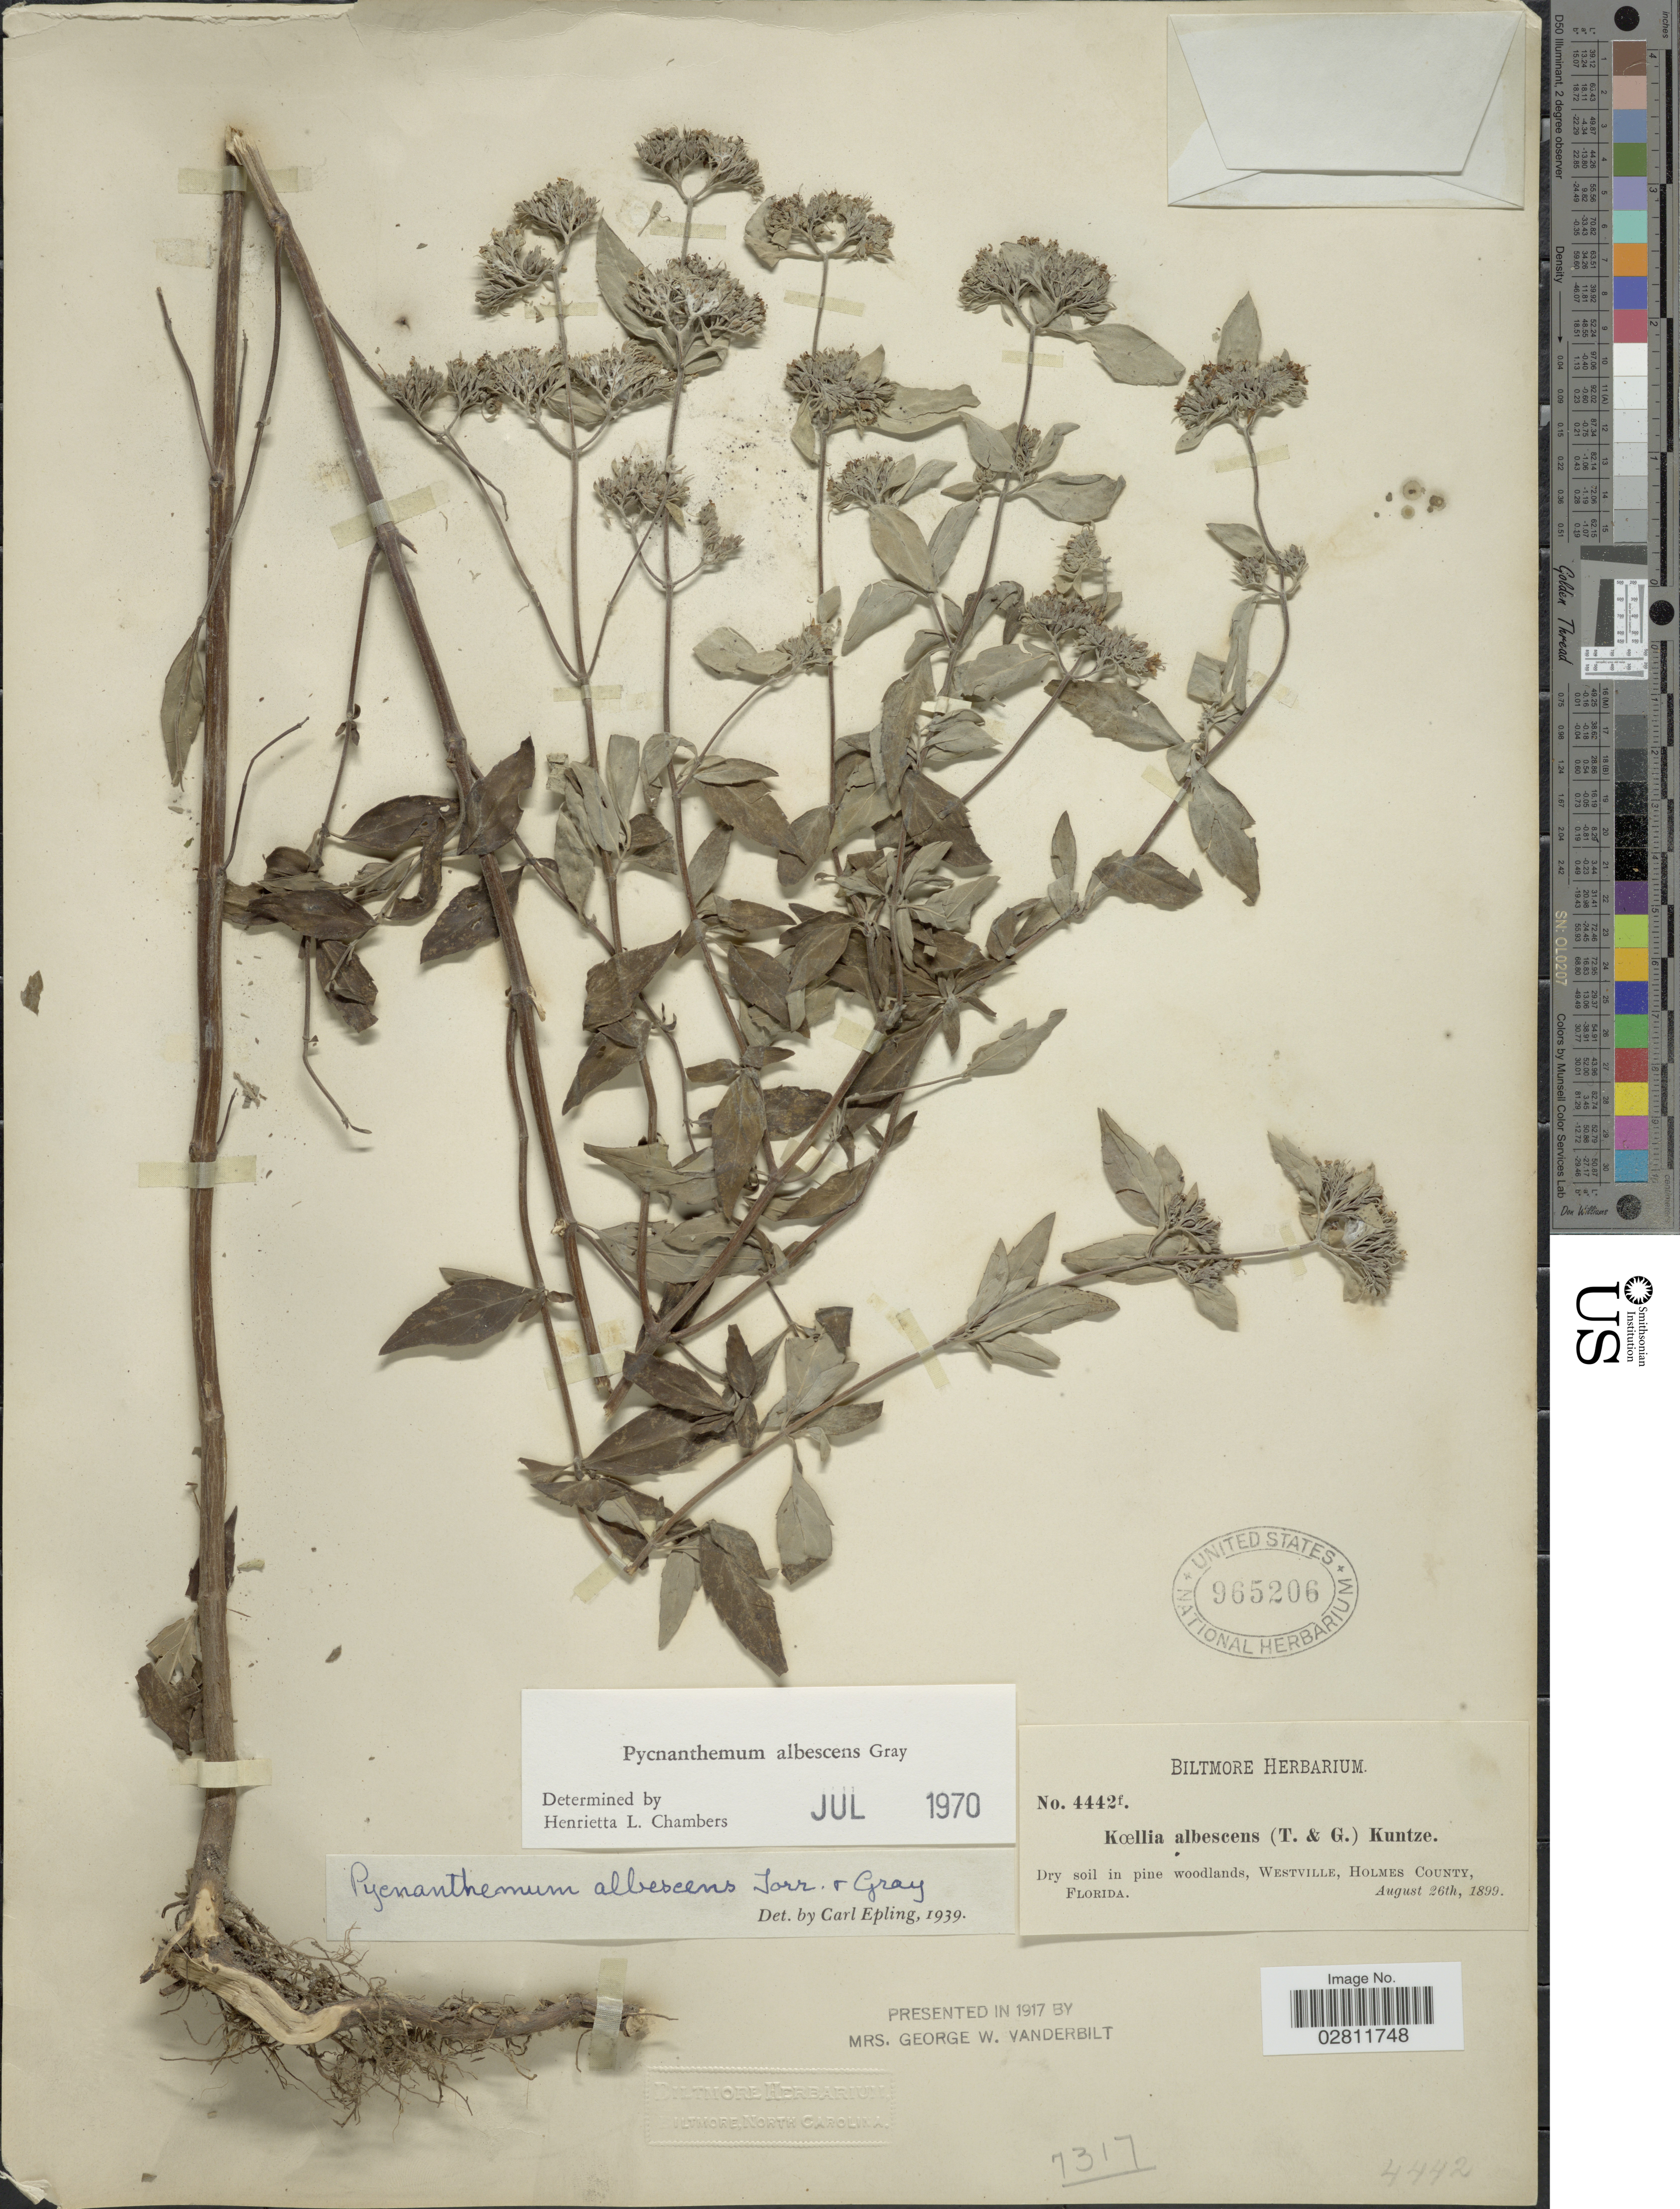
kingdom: Plantae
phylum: Tracheophyta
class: Magnoliopsida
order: Lamiales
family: Lamiaceae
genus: Pycnanthemum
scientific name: Pycnanthemum albescens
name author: Torr. & A. Gray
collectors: ex herb. Biltmore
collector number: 4442f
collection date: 1899-08-26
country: United States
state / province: Florida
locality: Dry soil in pine woodlands, Westville, Holmes County.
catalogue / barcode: US 965206